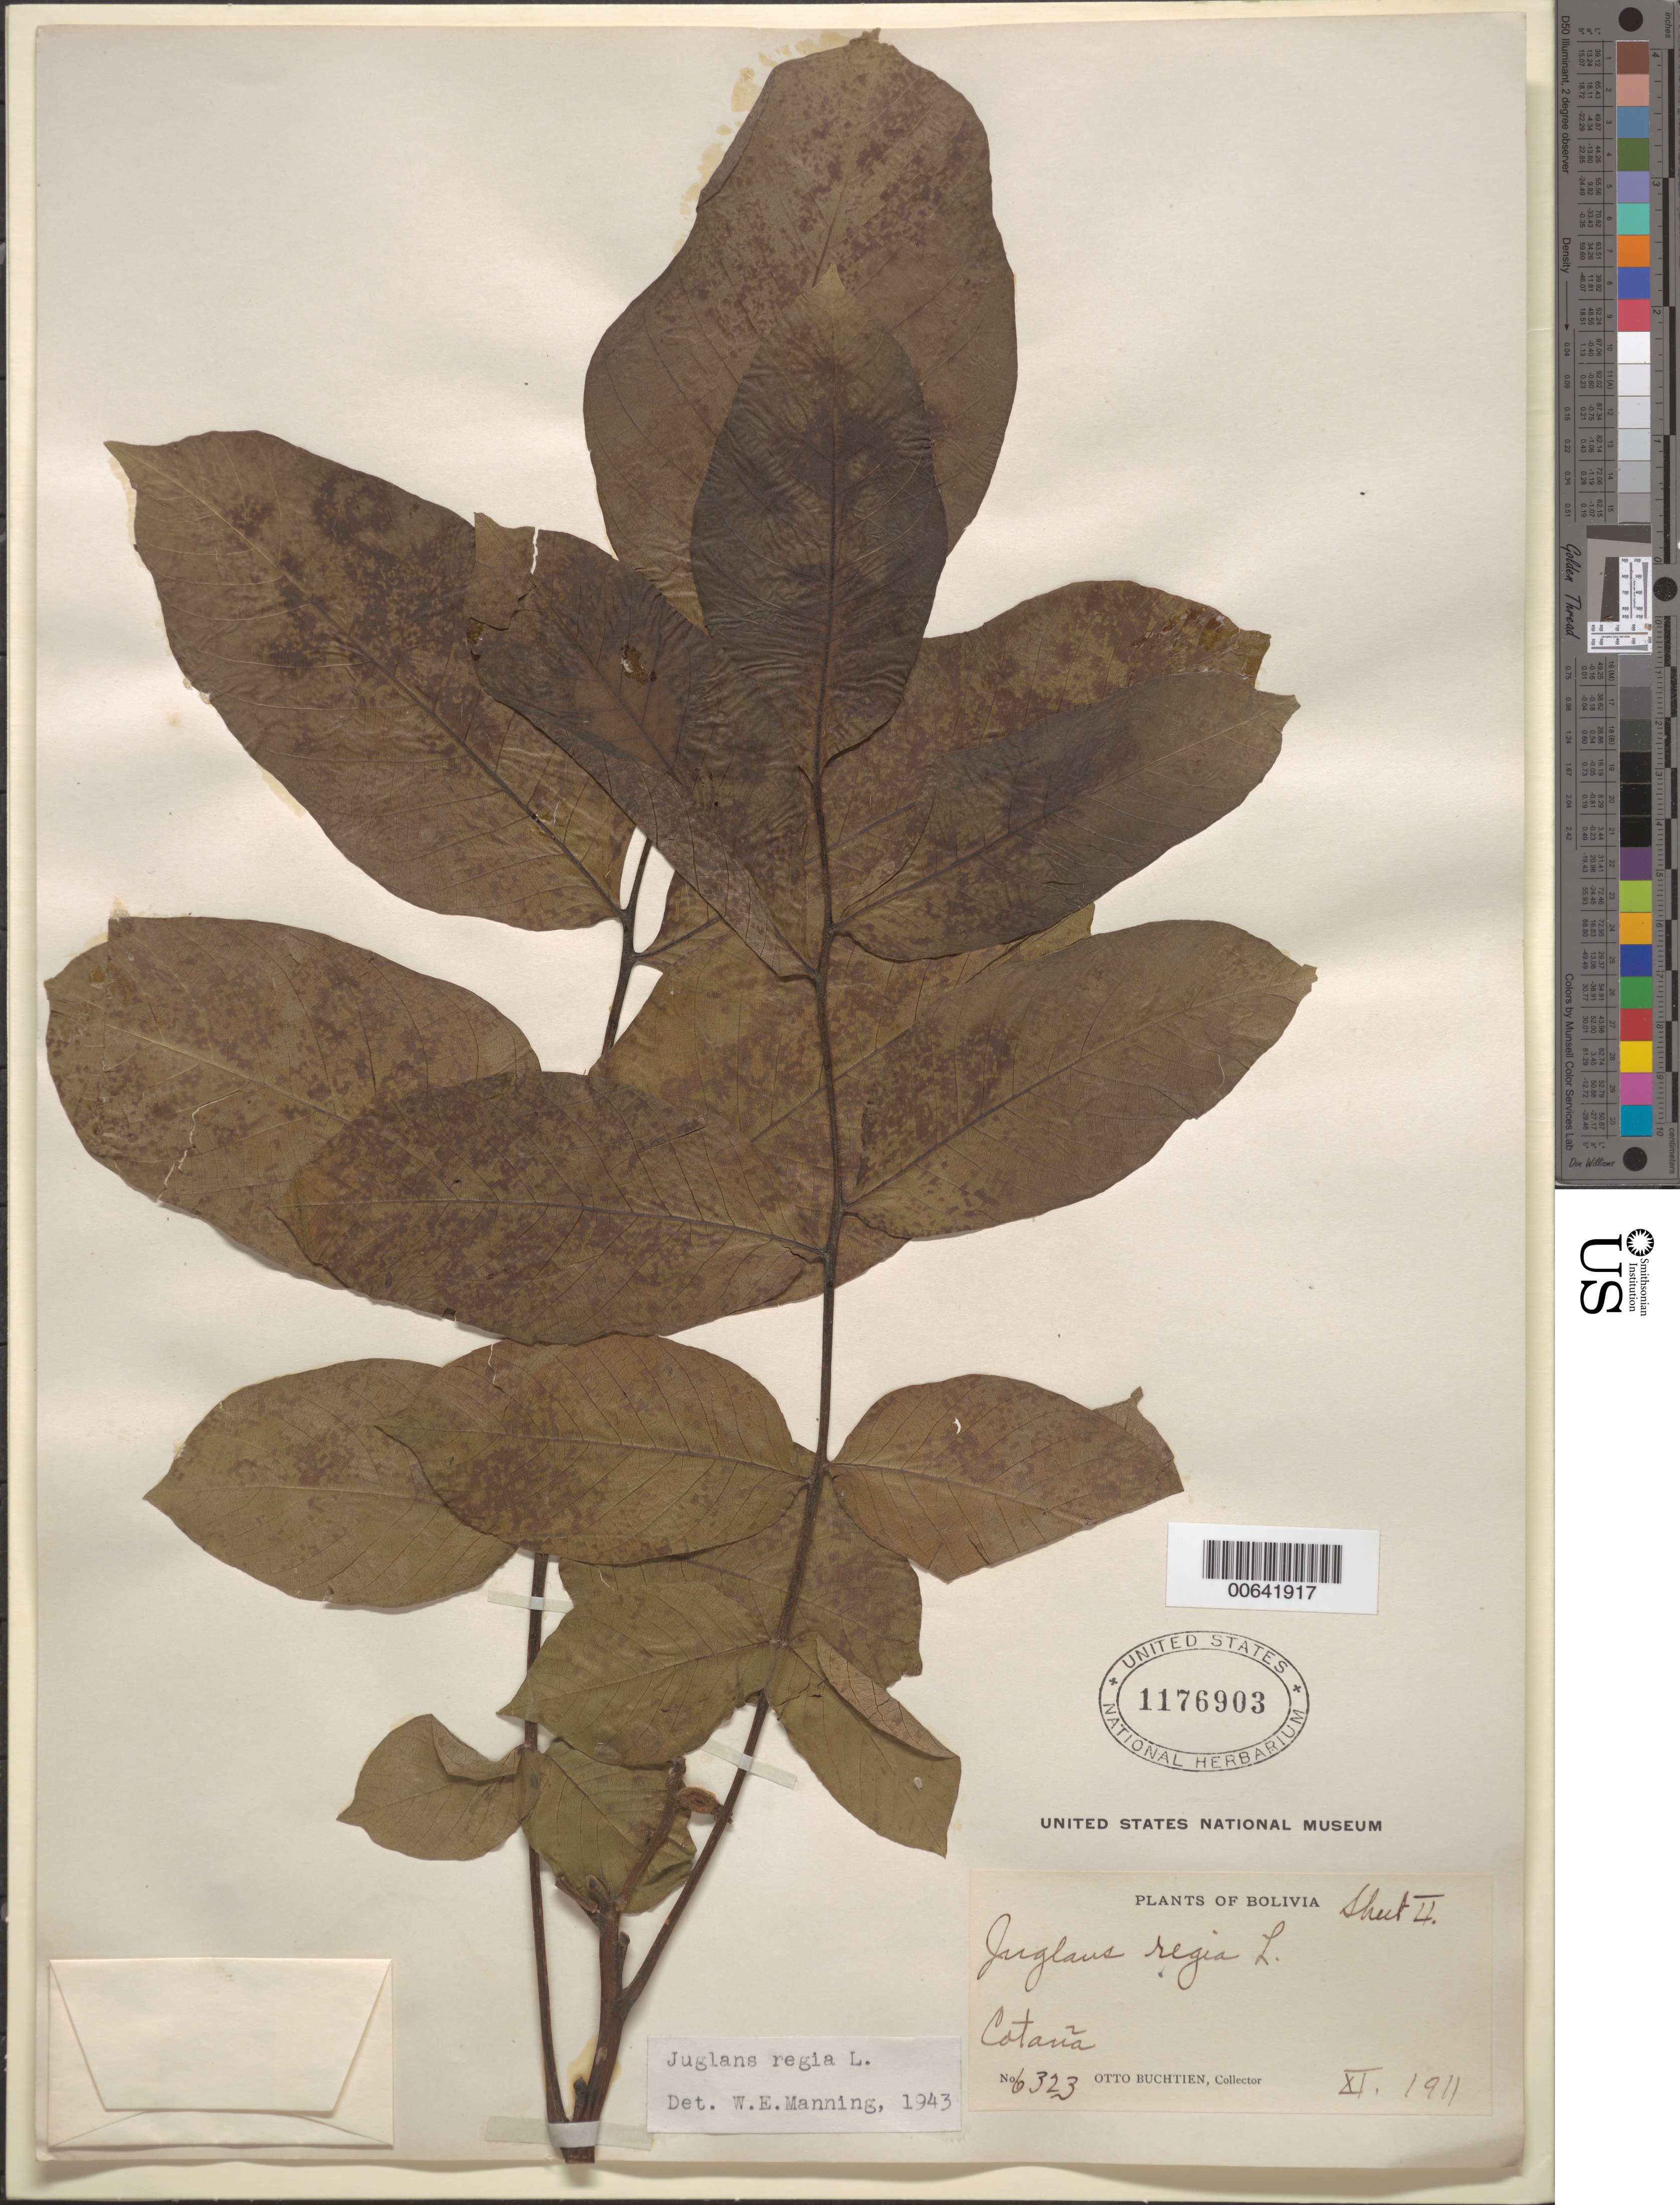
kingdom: Plantae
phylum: Tracheophyta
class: Magnoliopsida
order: Fagales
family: Juglandaceae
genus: Juglans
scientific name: Juglans regia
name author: L.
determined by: Manning, W. E.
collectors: O. Buchtien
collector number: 6323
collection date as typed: Nov 1911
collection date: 1911-11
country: Bolivia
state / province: La Paz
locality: Cotaña, am Illimani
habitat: Región Andina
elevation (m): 2600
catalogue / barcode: US 1176903